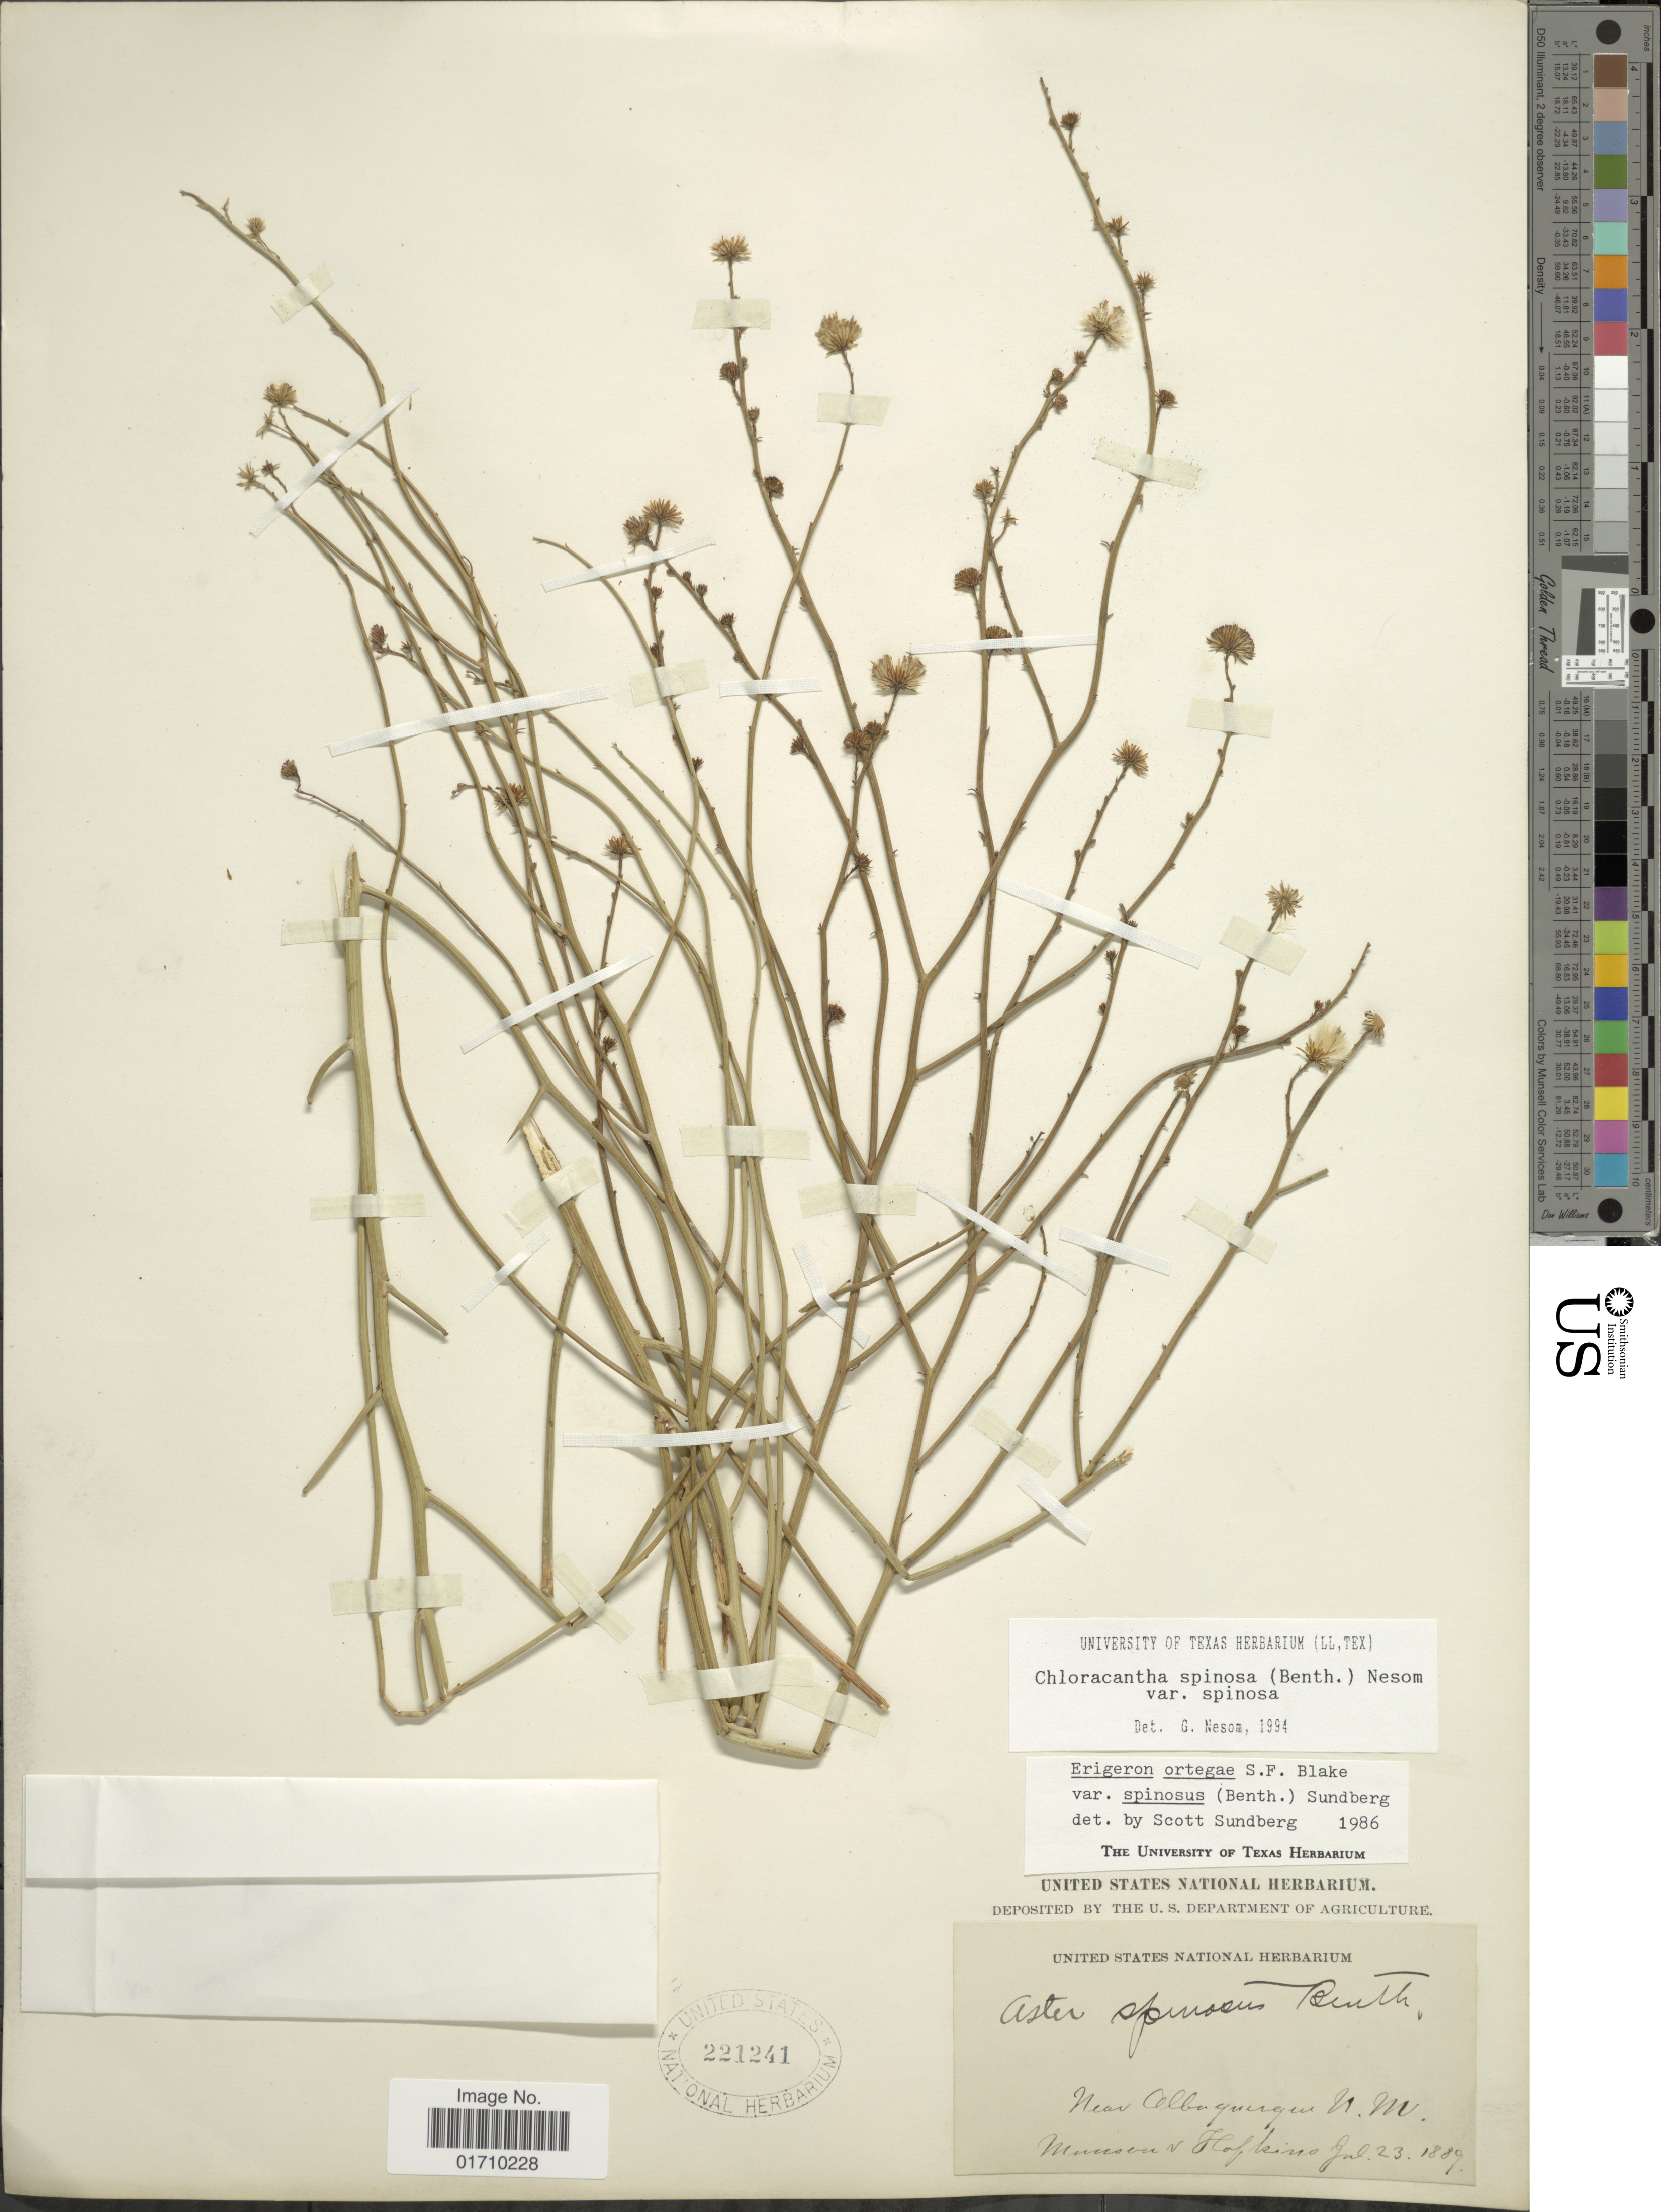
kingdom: Plantae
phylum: Tracheophyta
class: Magnoliopsida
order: Asterales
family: Asteraceae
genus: Chloracantha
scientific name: Chloracantha spinosa var. spinosa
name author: (Benth.) G.L. Nesom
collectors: M. Hopkins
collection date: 1889-07-23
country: United States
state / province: New Mexico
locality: Near Albuquerque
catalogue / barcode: US 221241